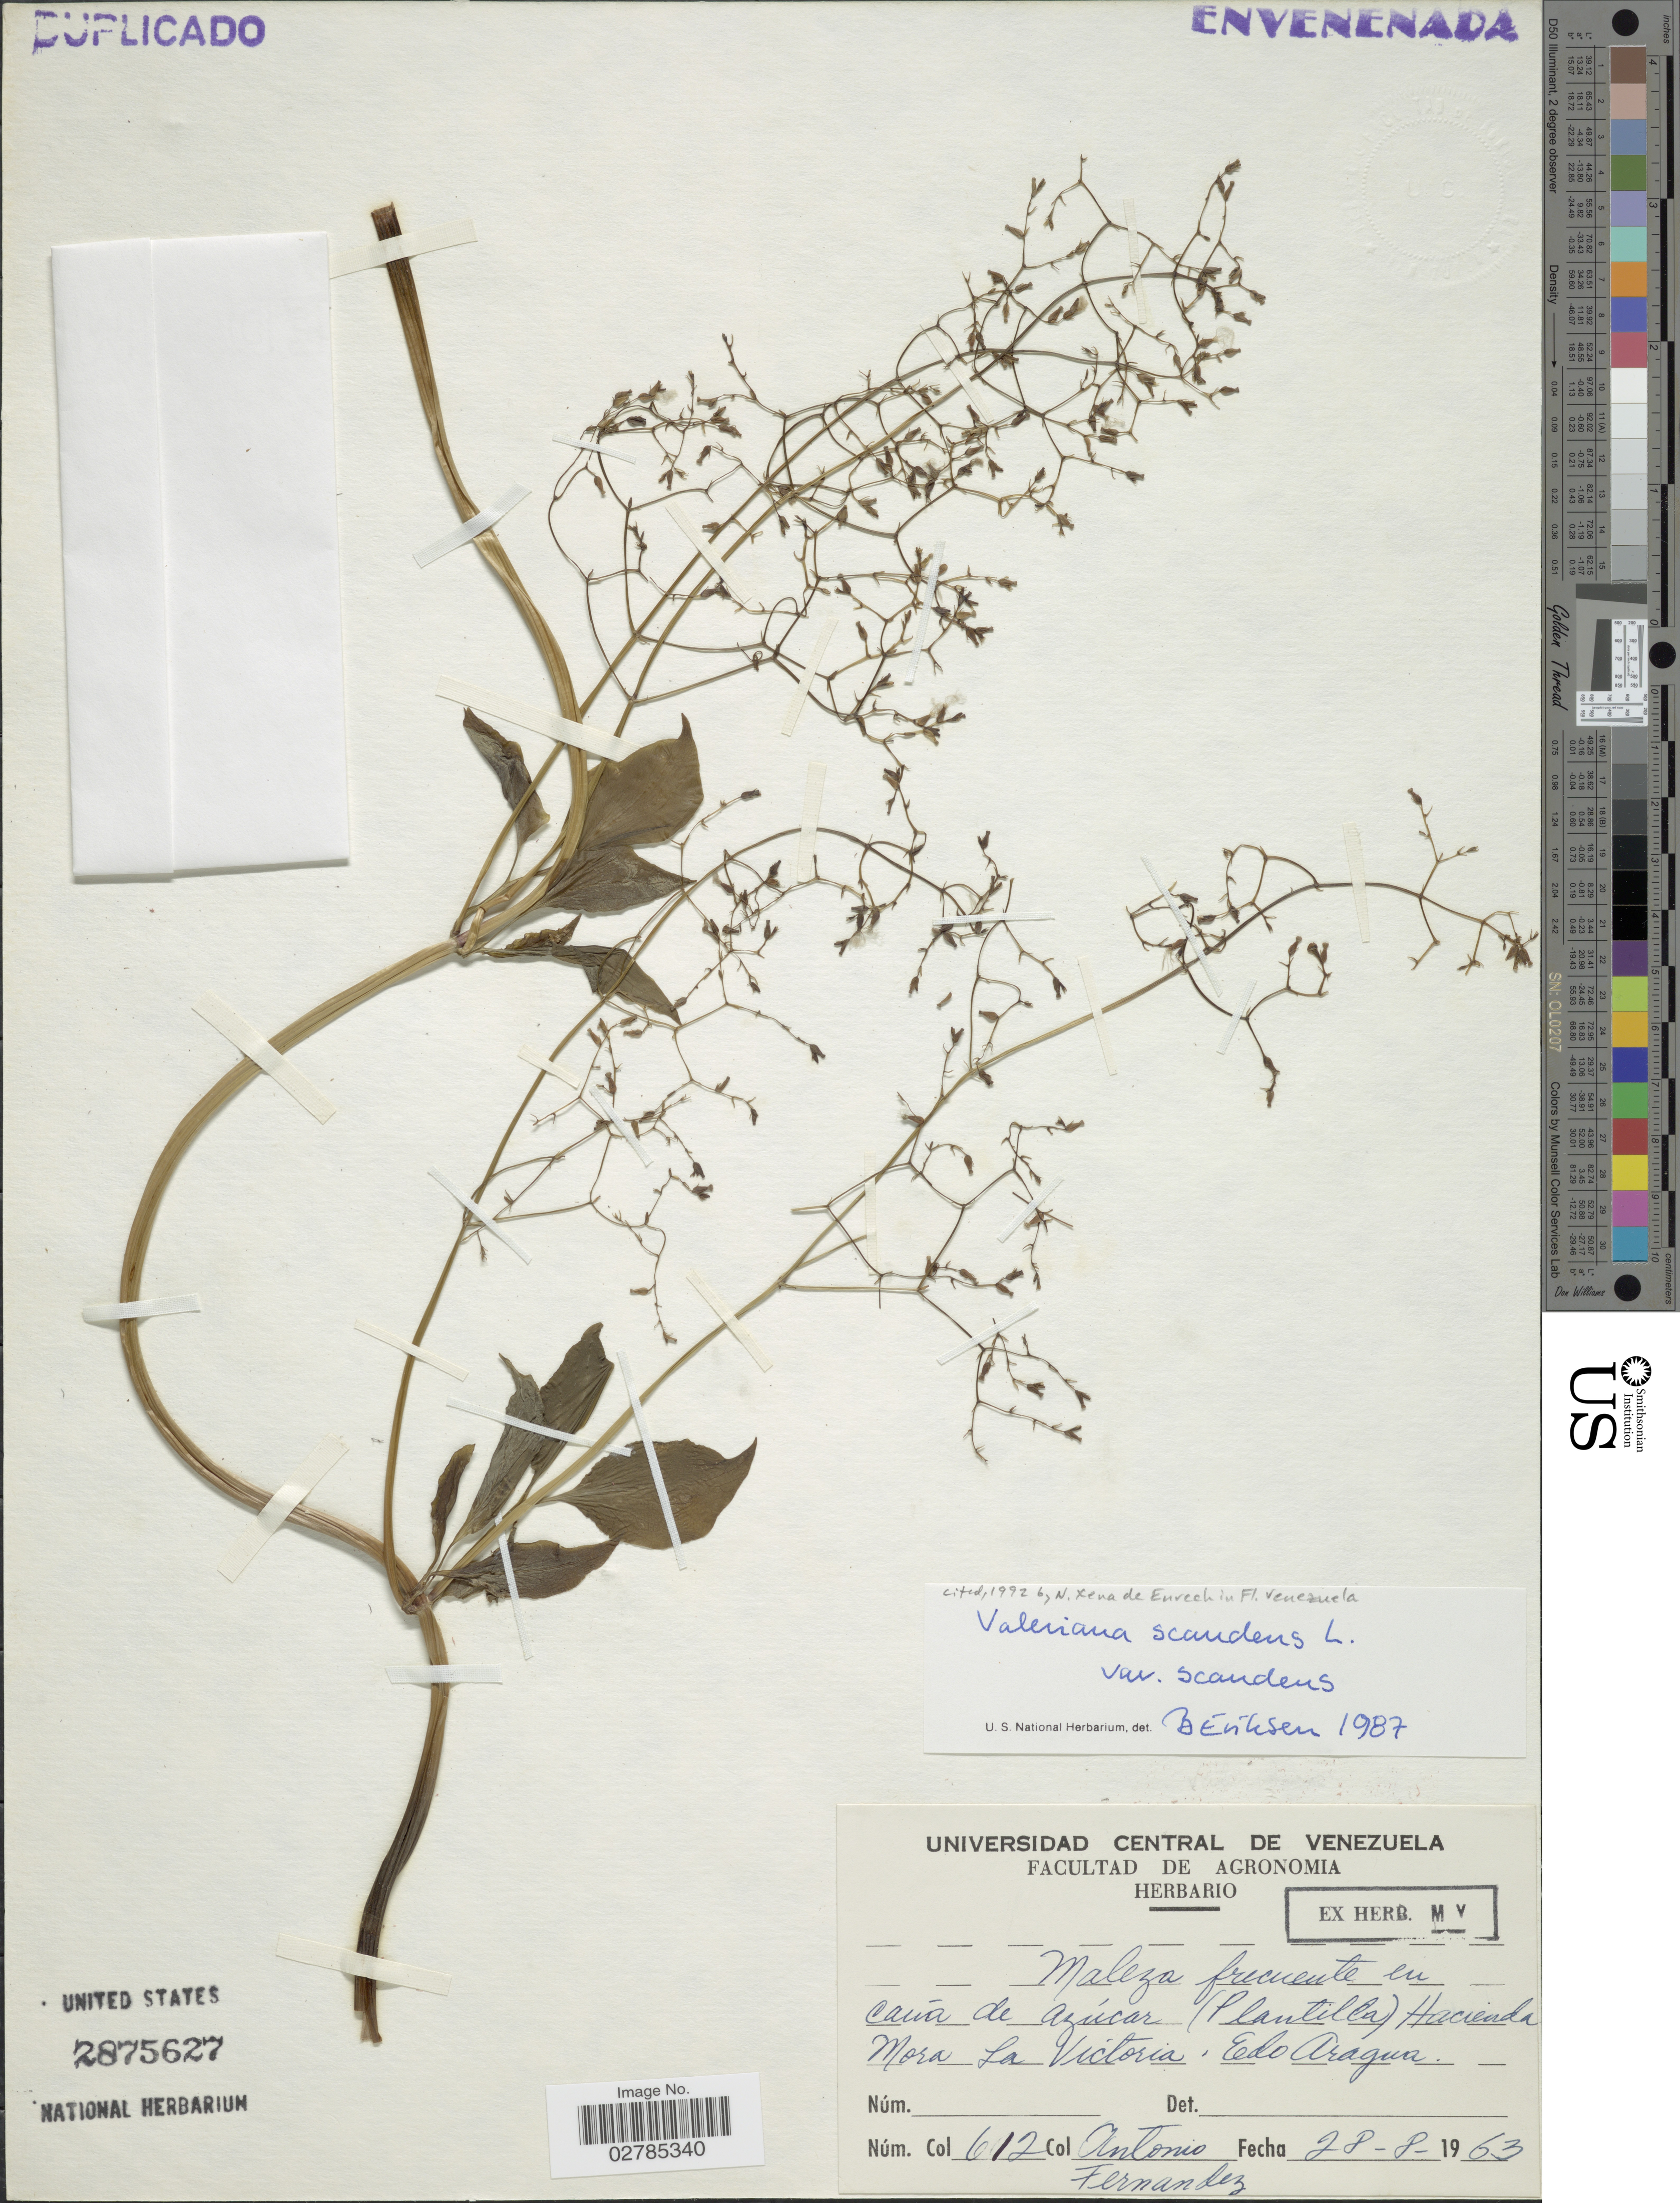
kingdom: Plantae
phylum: Tracheophyta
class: Magnoliopsida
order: Dipsacales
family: Caprifoliaceae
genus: Valeriana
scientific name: Valeriana scandens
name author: L.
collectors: A. Fernández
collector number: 612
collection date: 1963-08-28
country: Venezuela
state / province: Aragua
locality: Maleza frecuente en cana de Azucar (Plantilla) Hacienda Mora La Victoria.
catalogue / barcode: US 2875627